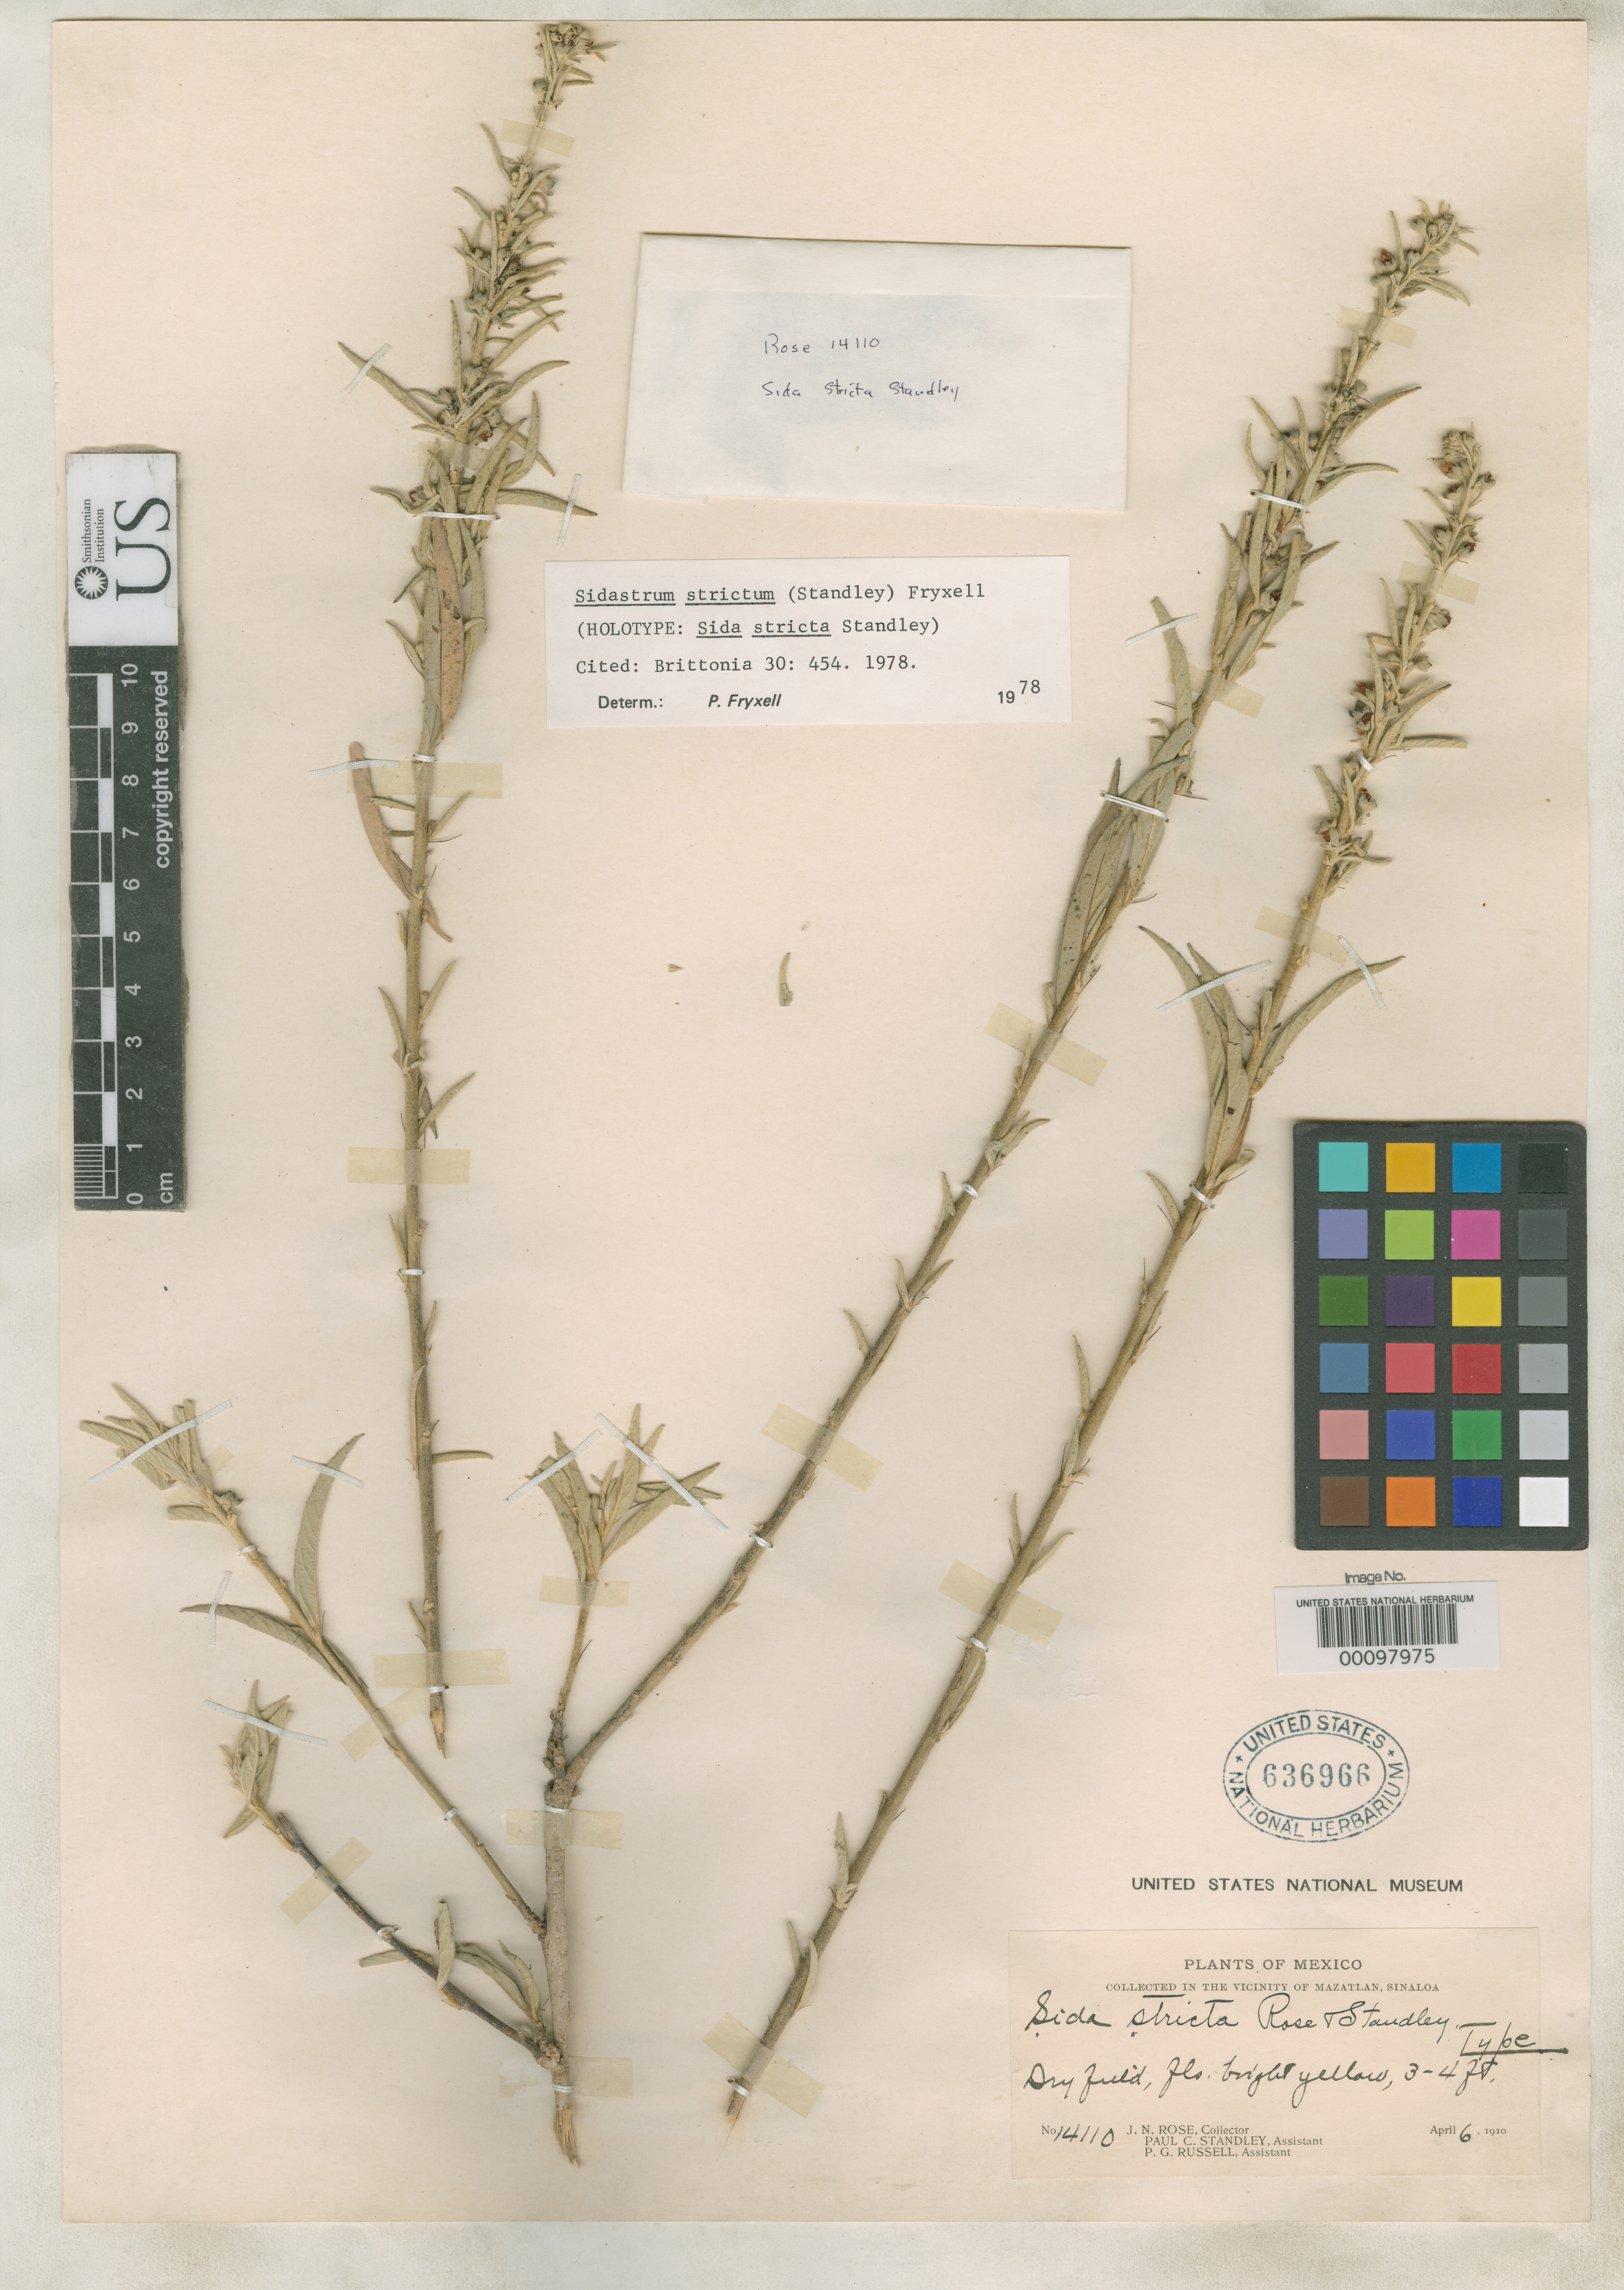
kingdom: Plantae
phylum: Tracheophyta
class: Magnoliopsida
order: Malvales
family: Malvaceae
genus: Sida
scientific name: Sida stricta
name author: Standl.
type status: Holotype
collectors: J. N. Rose, P. C. Standley & P. G. Russell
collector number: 14110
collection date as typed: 06 Apr 1910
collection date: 1910-04-06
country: Mexico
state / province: Sinaloa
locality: Mazatlan.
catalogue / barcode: US 636966